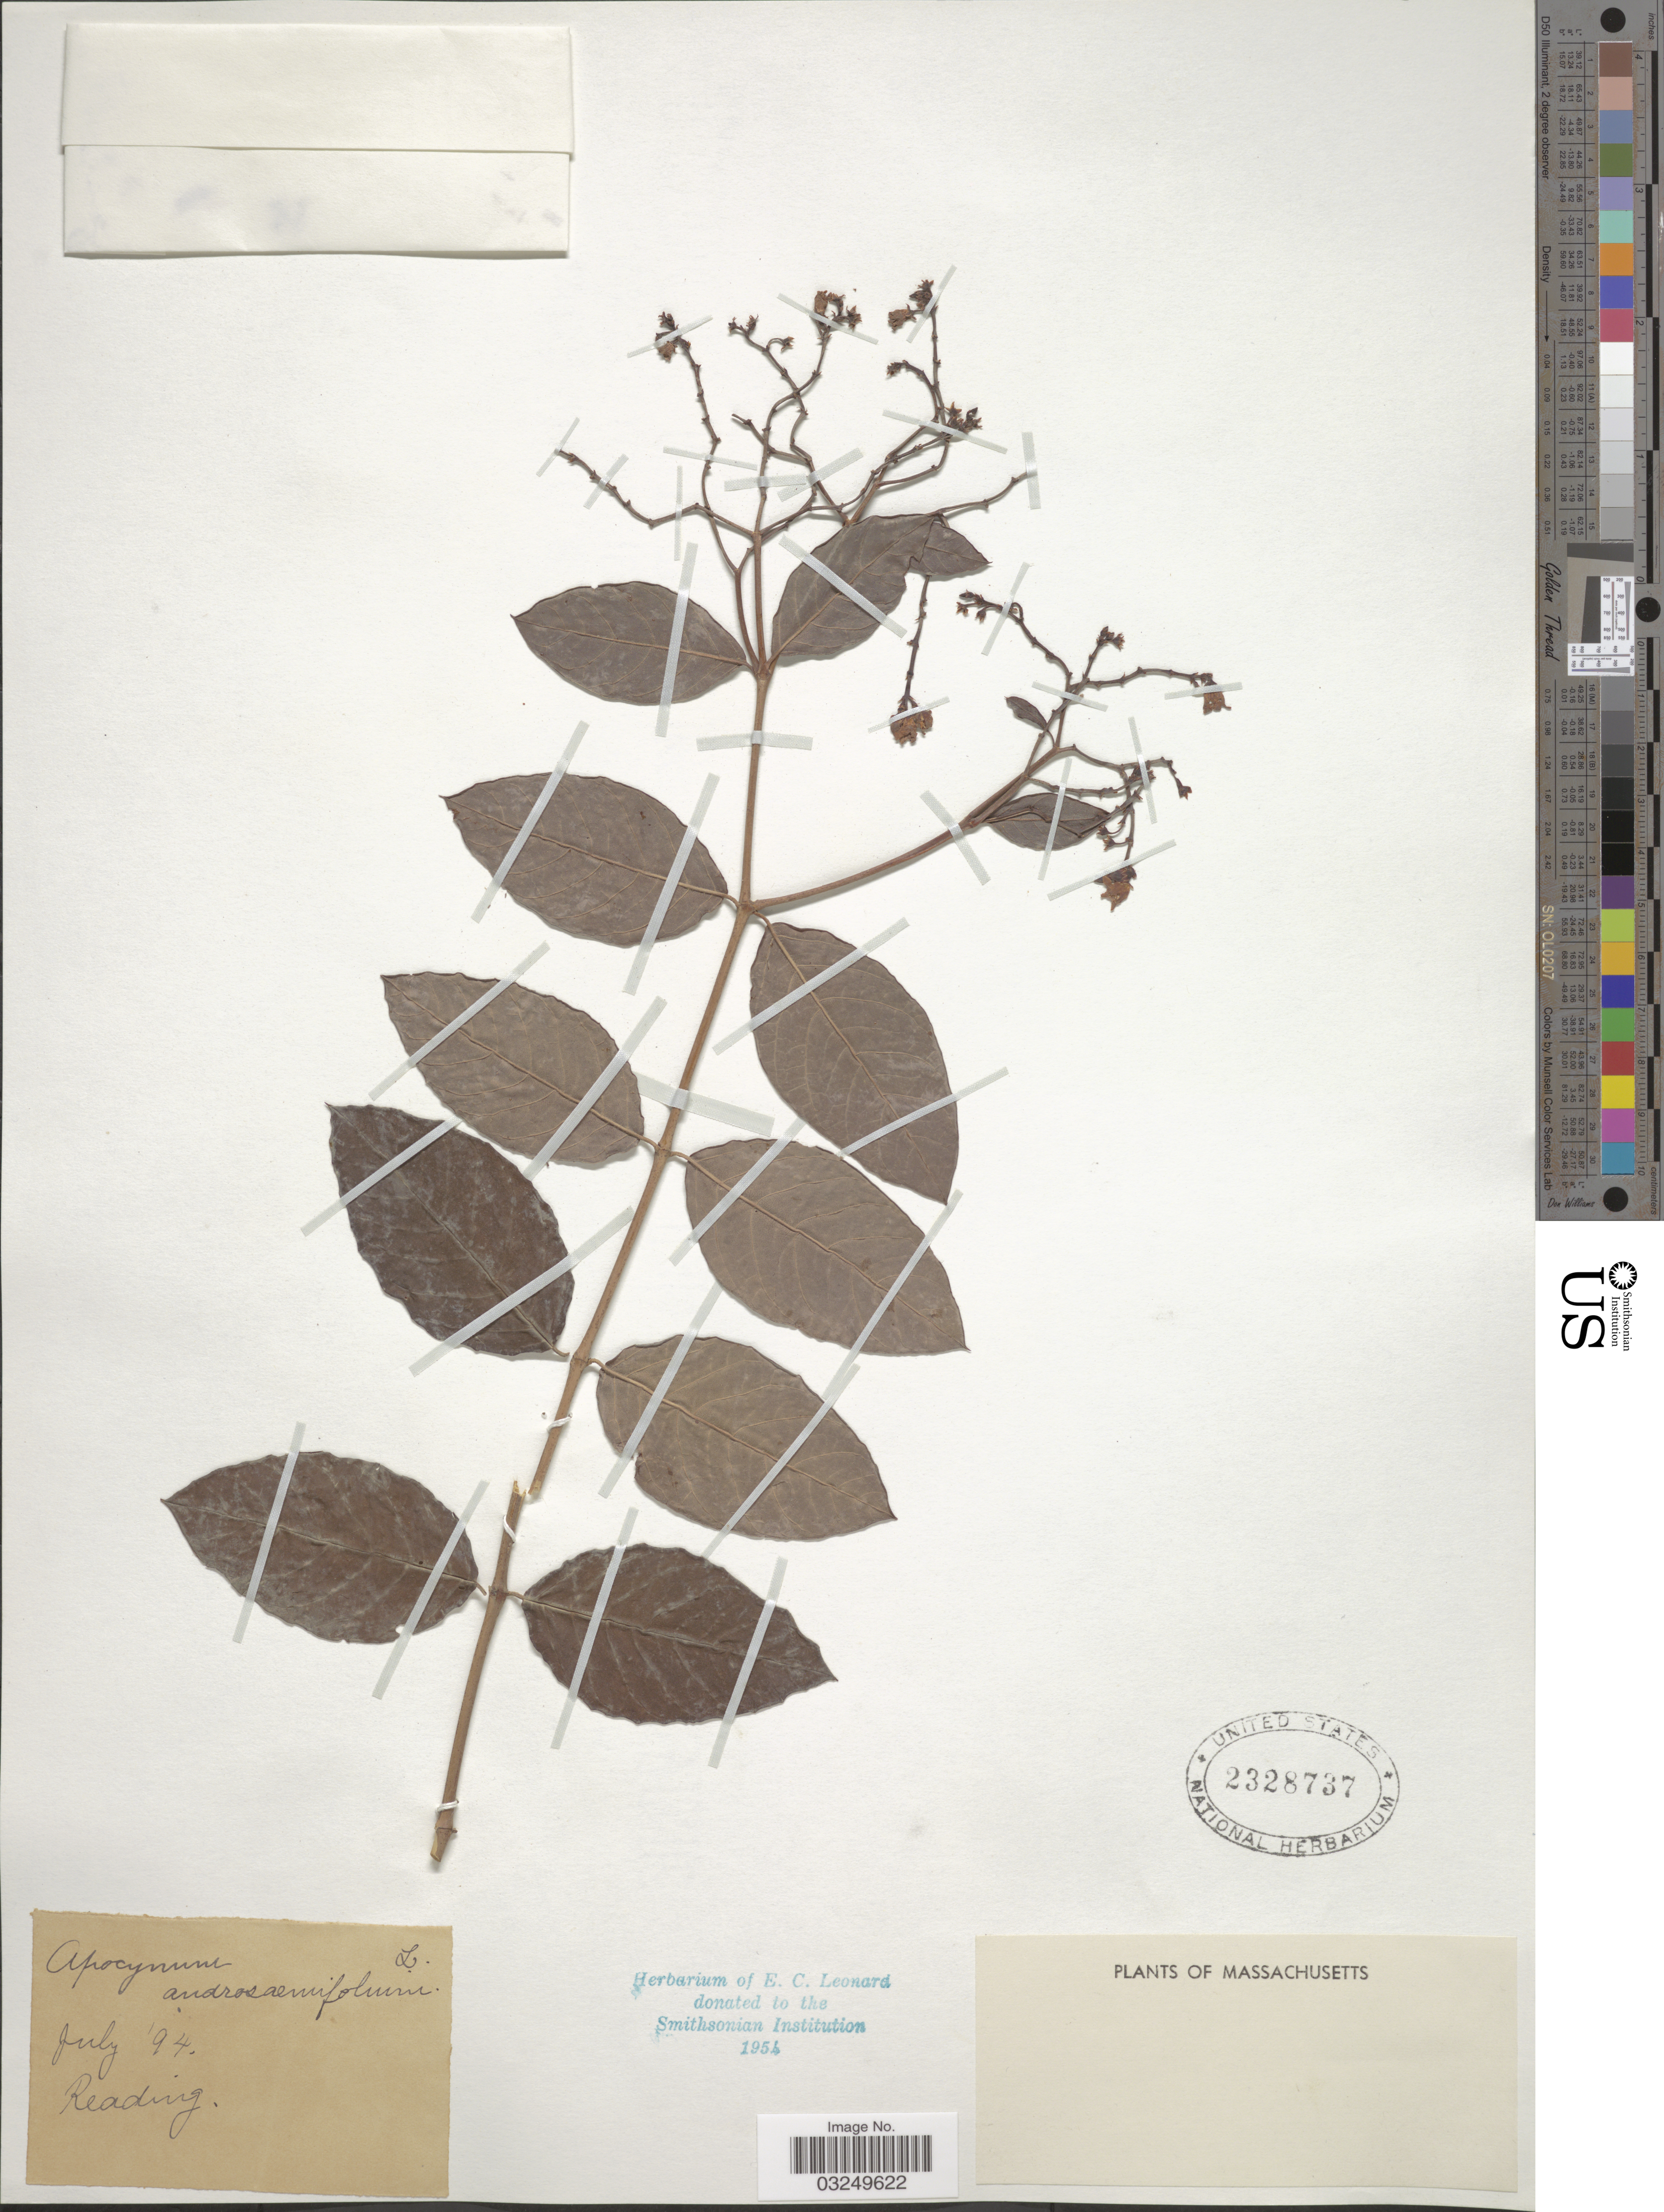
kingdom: Plantae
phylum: Tracheophyta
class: Magnoliopsida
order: Gentianales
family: Apocynaceae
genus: Apocynum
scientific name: Apocynum androsaemifolium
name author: L.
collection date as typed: Transcribed d/m/y: /7/94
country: United States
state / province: Massachusetts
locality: Reading.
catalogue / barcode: US 2328737